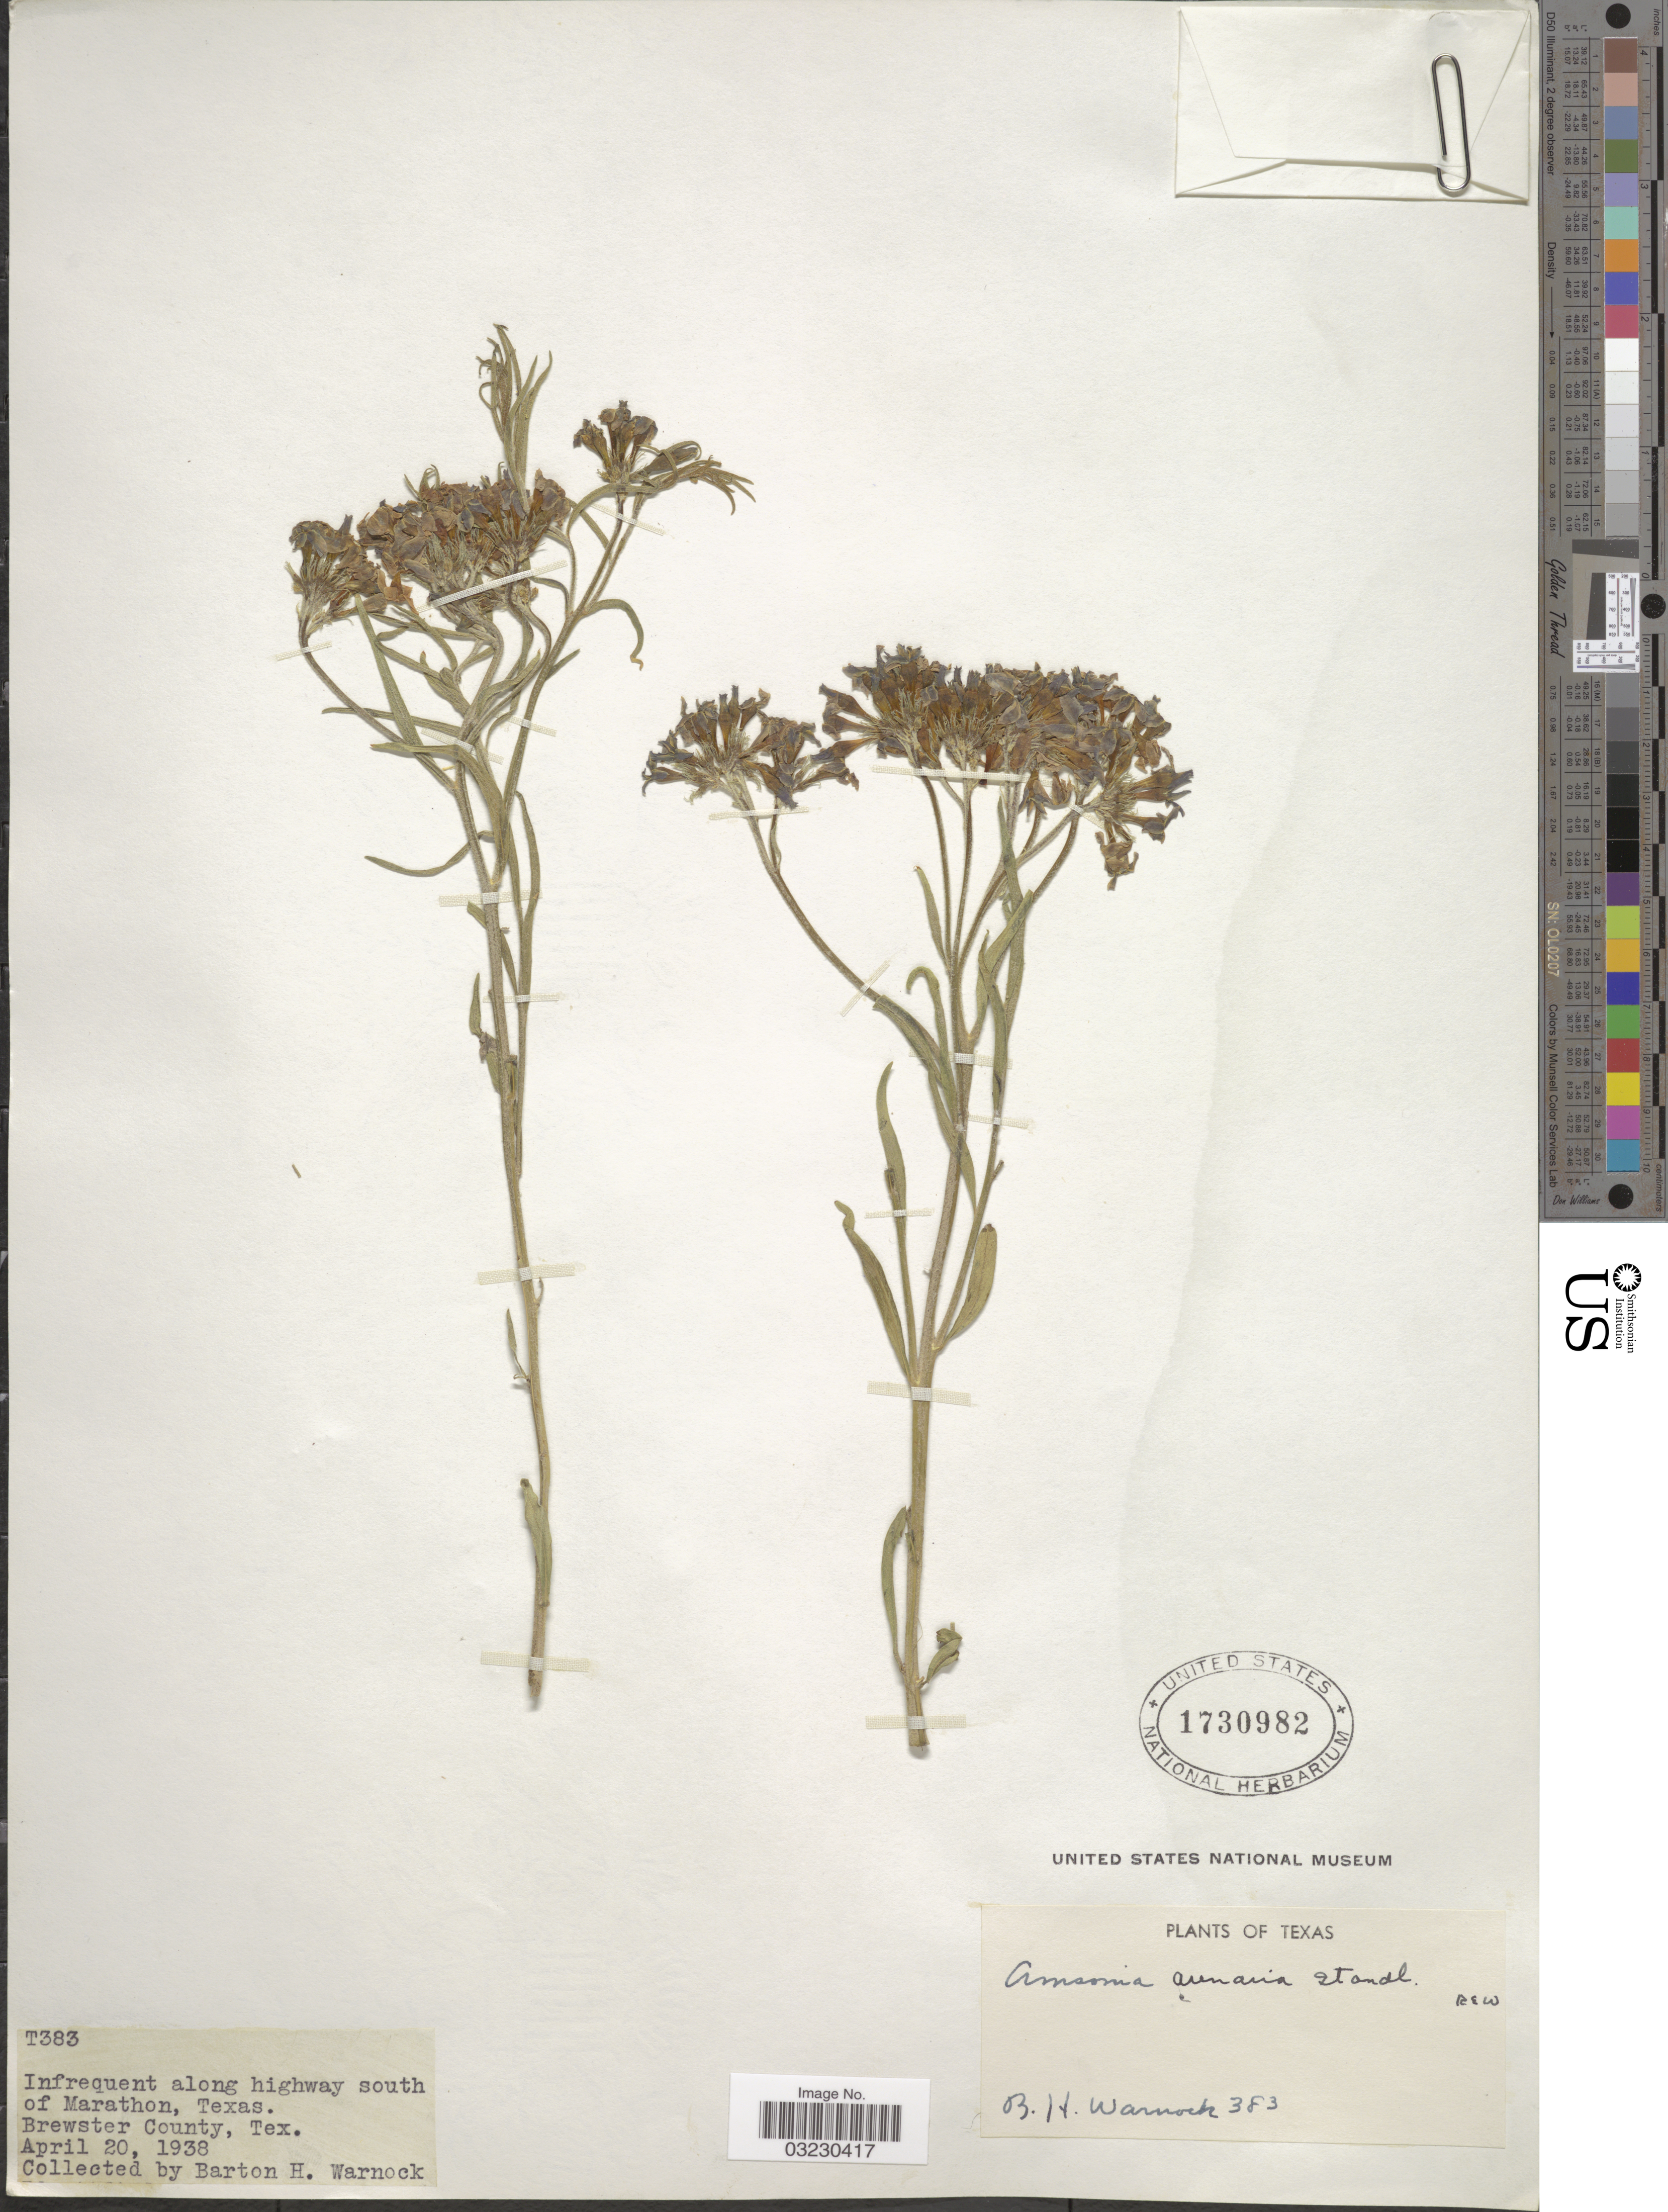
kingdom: Plantae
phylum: Tracheophyta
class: Magnoliopsida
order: Gentianales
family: Apocynaceae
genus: Amsonia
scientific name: Amsonia arenaria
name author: Standl.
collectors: B. H. Warnock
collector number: T383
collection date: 1938-04-20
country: United States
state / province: Texas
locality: Infrequent along highway south of Marathon. Brewster County, Tex.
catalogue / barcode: US 1730982